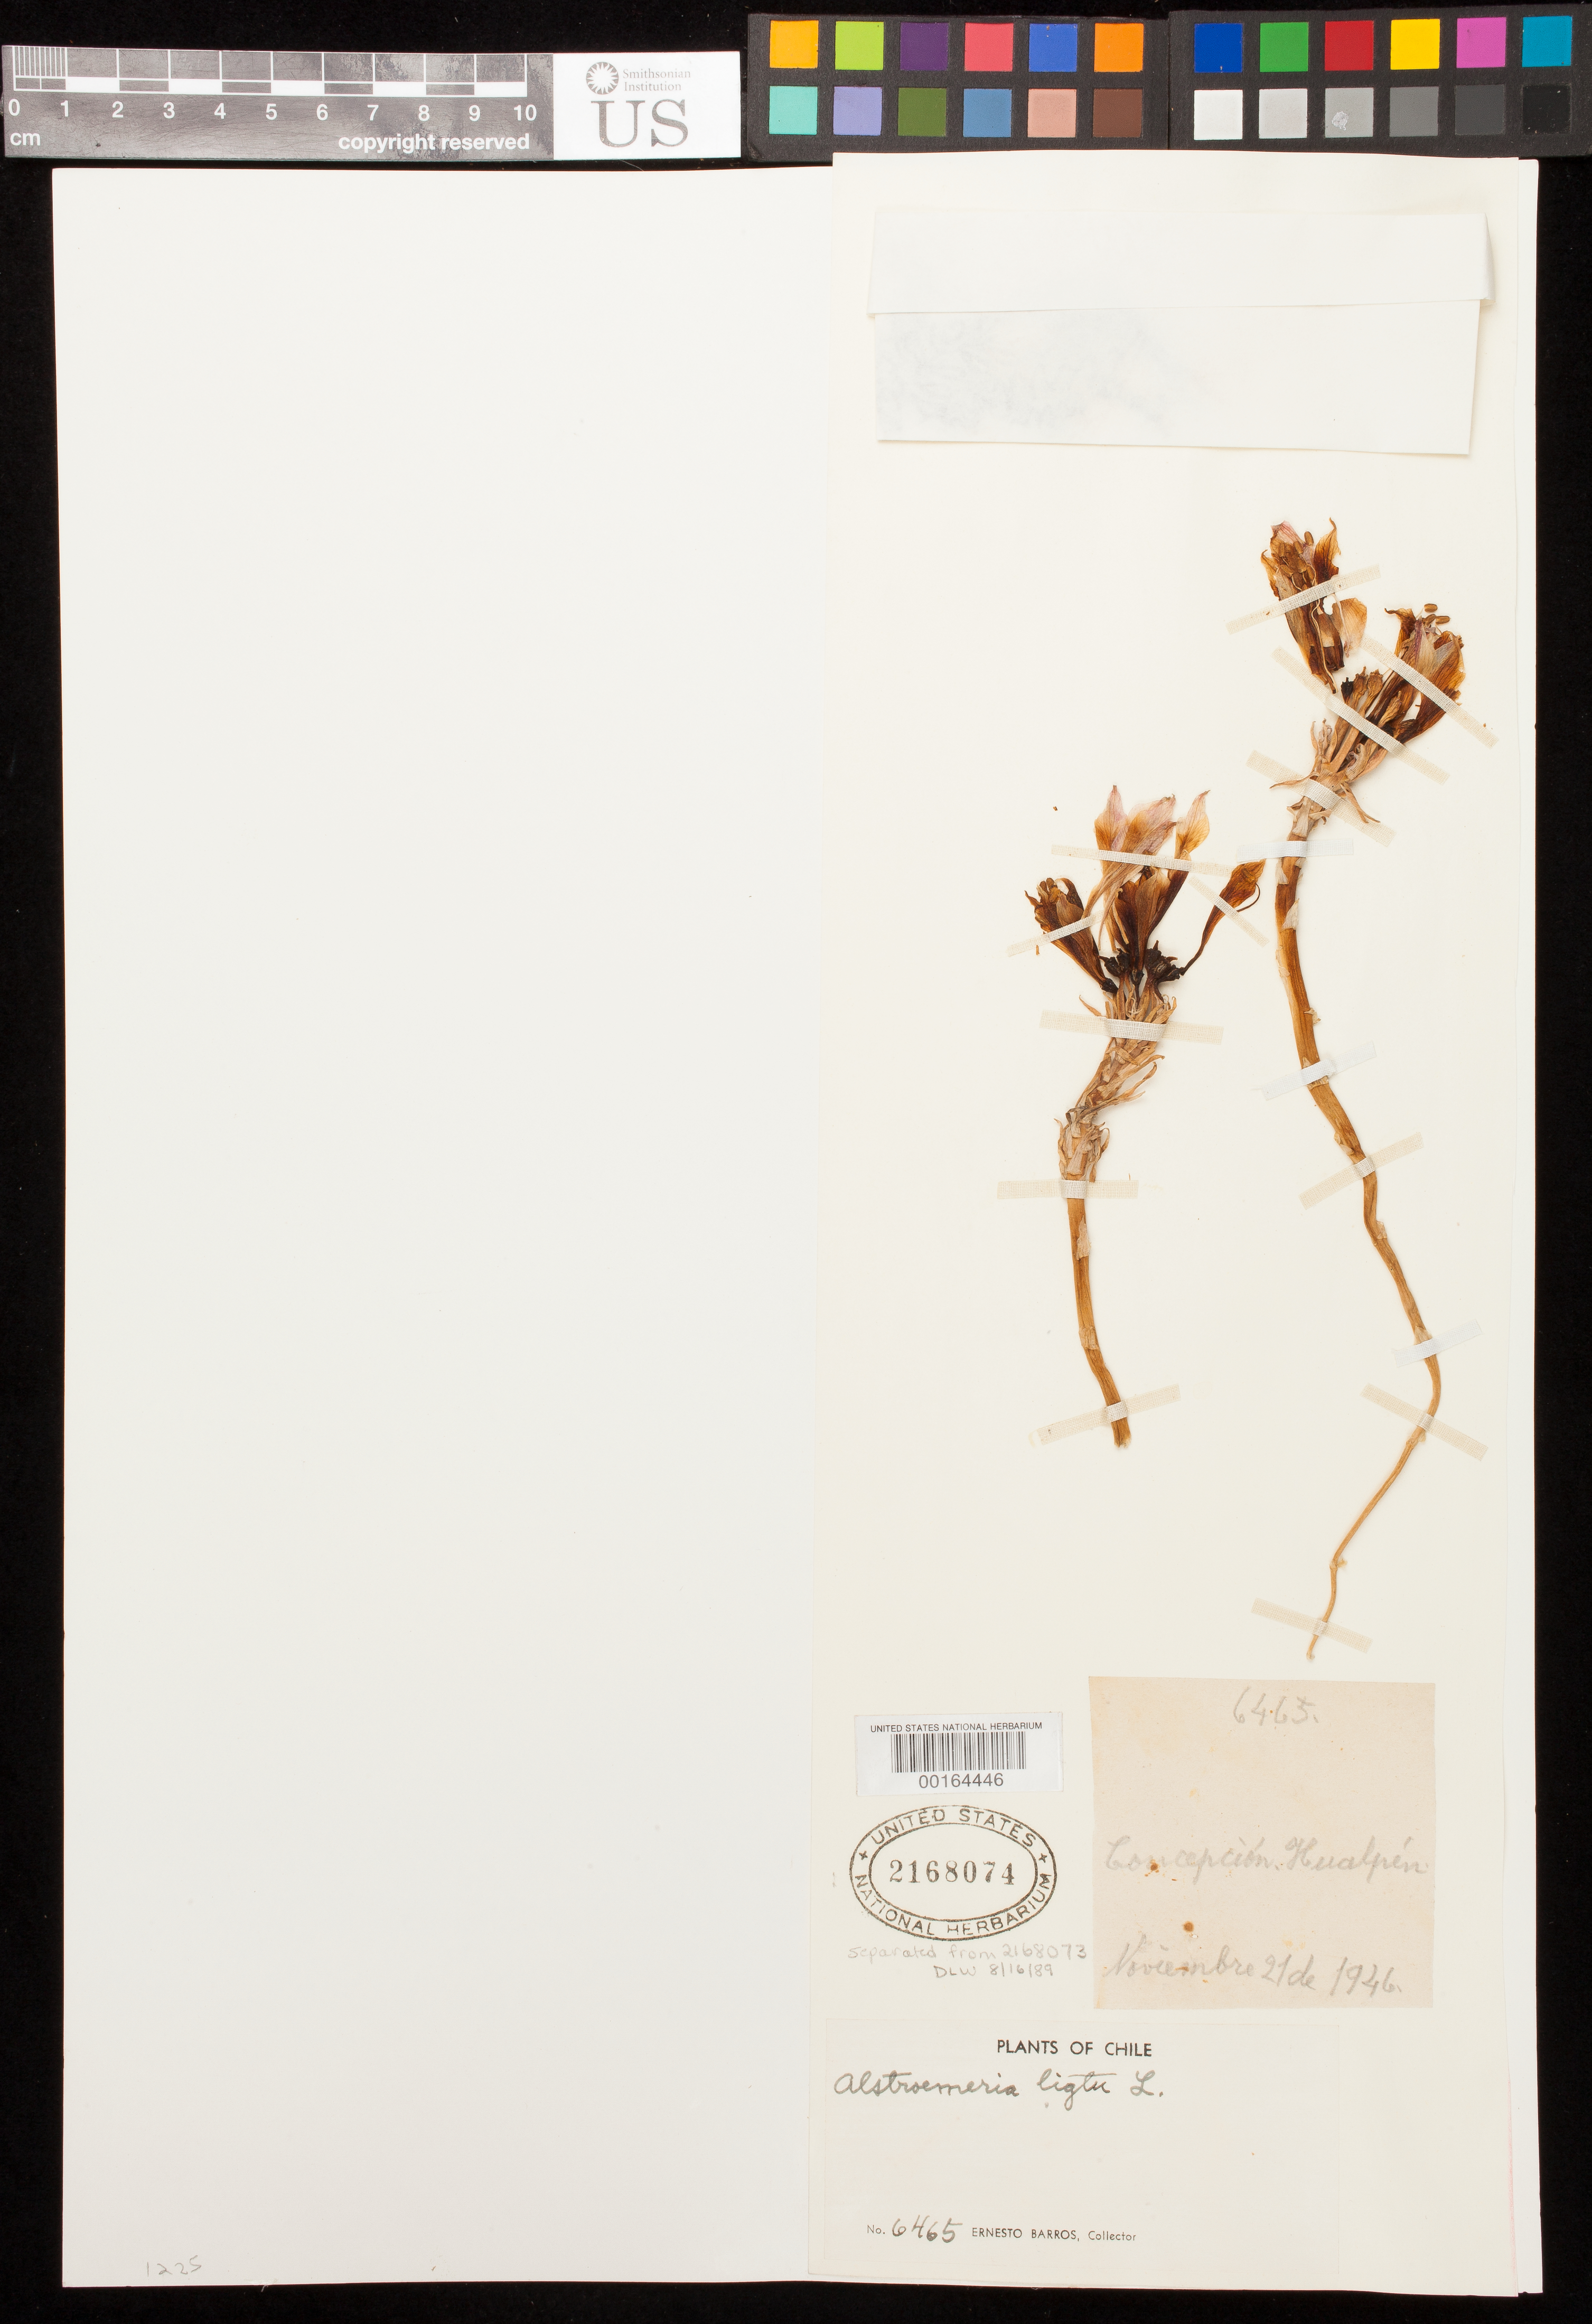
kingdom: Plantae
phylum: Tracheophyta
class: Liliopsida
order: Liliales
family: Alstroemeriaceae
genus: Alstroemeria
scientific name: Alstroemeria ligtu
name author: L.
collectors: E. Barros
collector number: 6465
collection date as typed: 21 Nov 1946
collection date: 1946-11-21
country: Chile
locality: Concepcion; hualpen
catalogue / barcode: US 2168074